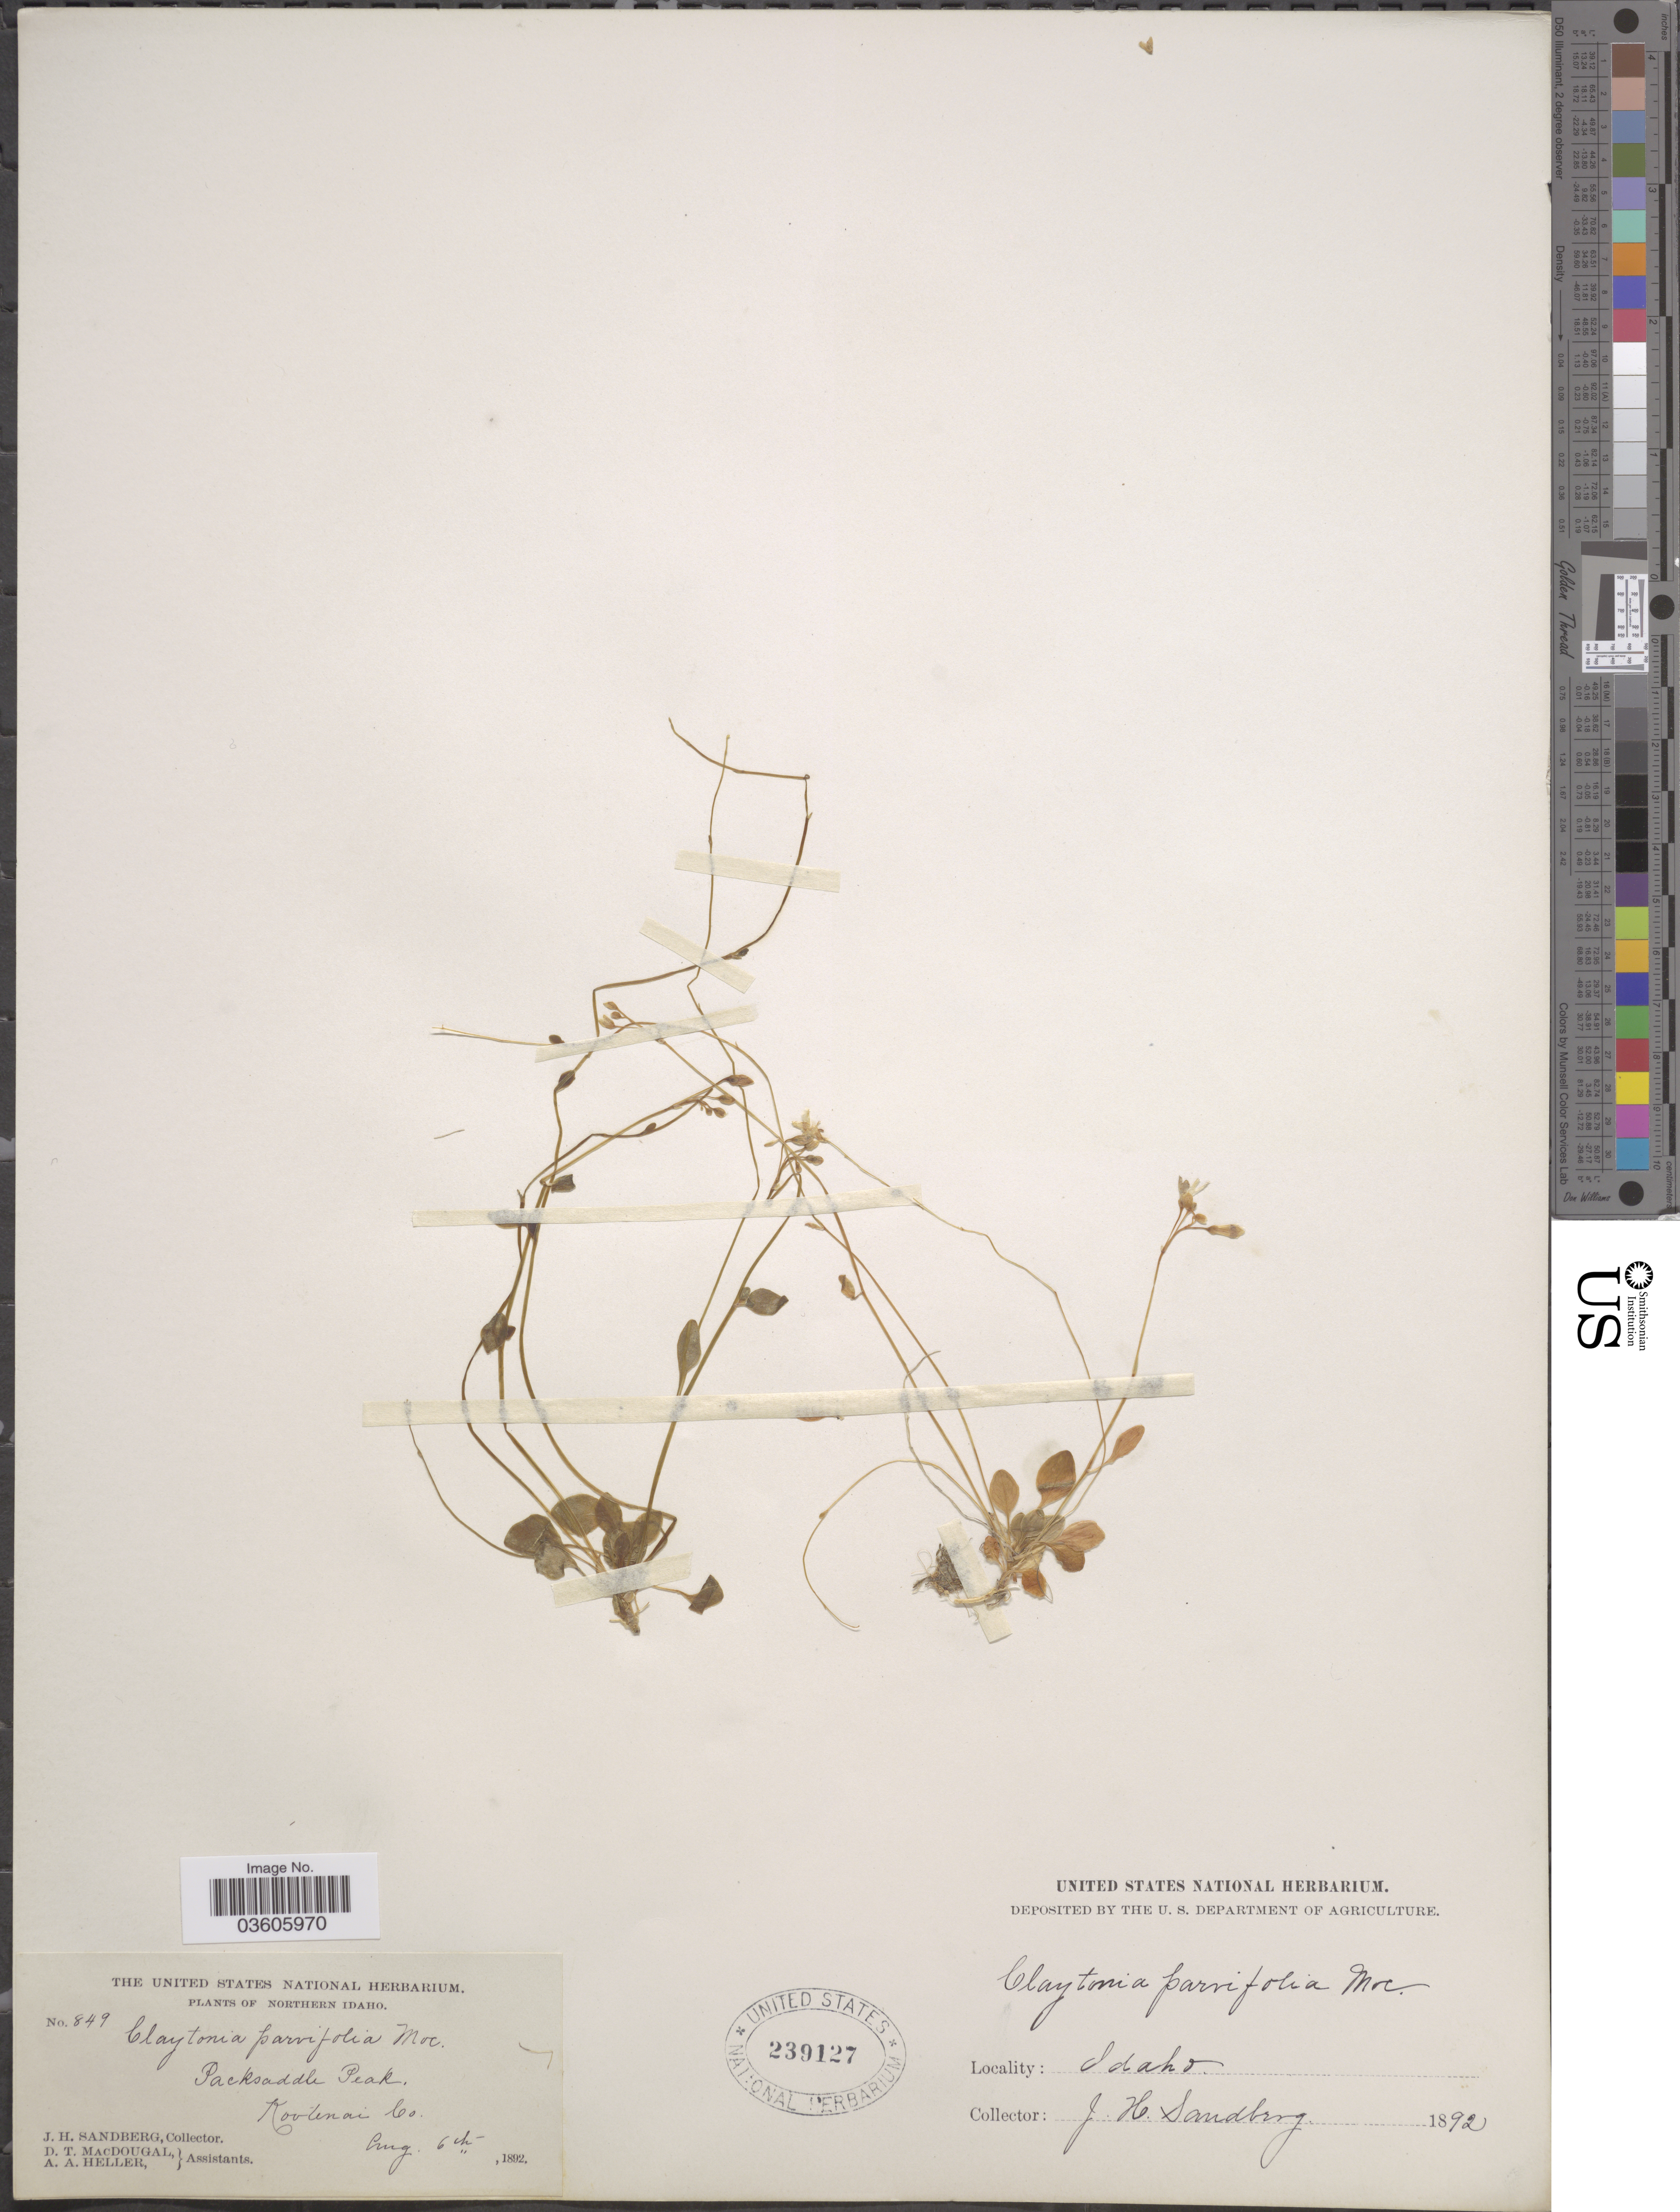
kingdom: Plantae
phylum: Tracheophyta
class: Magnoliopsida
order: Caryophyllales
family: Montiaceae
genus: Montia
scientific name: Montia parvifolia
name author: (Moc. ex DC.) Greene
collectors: J. H. Sandberg, D. T. MacDougal & A. A. Heller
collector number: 849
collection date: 1892-08-06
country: United States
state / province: Idaho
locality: Northern Idaho. Packsaddle Peak, Kootenai Co.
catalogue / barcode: US 239127